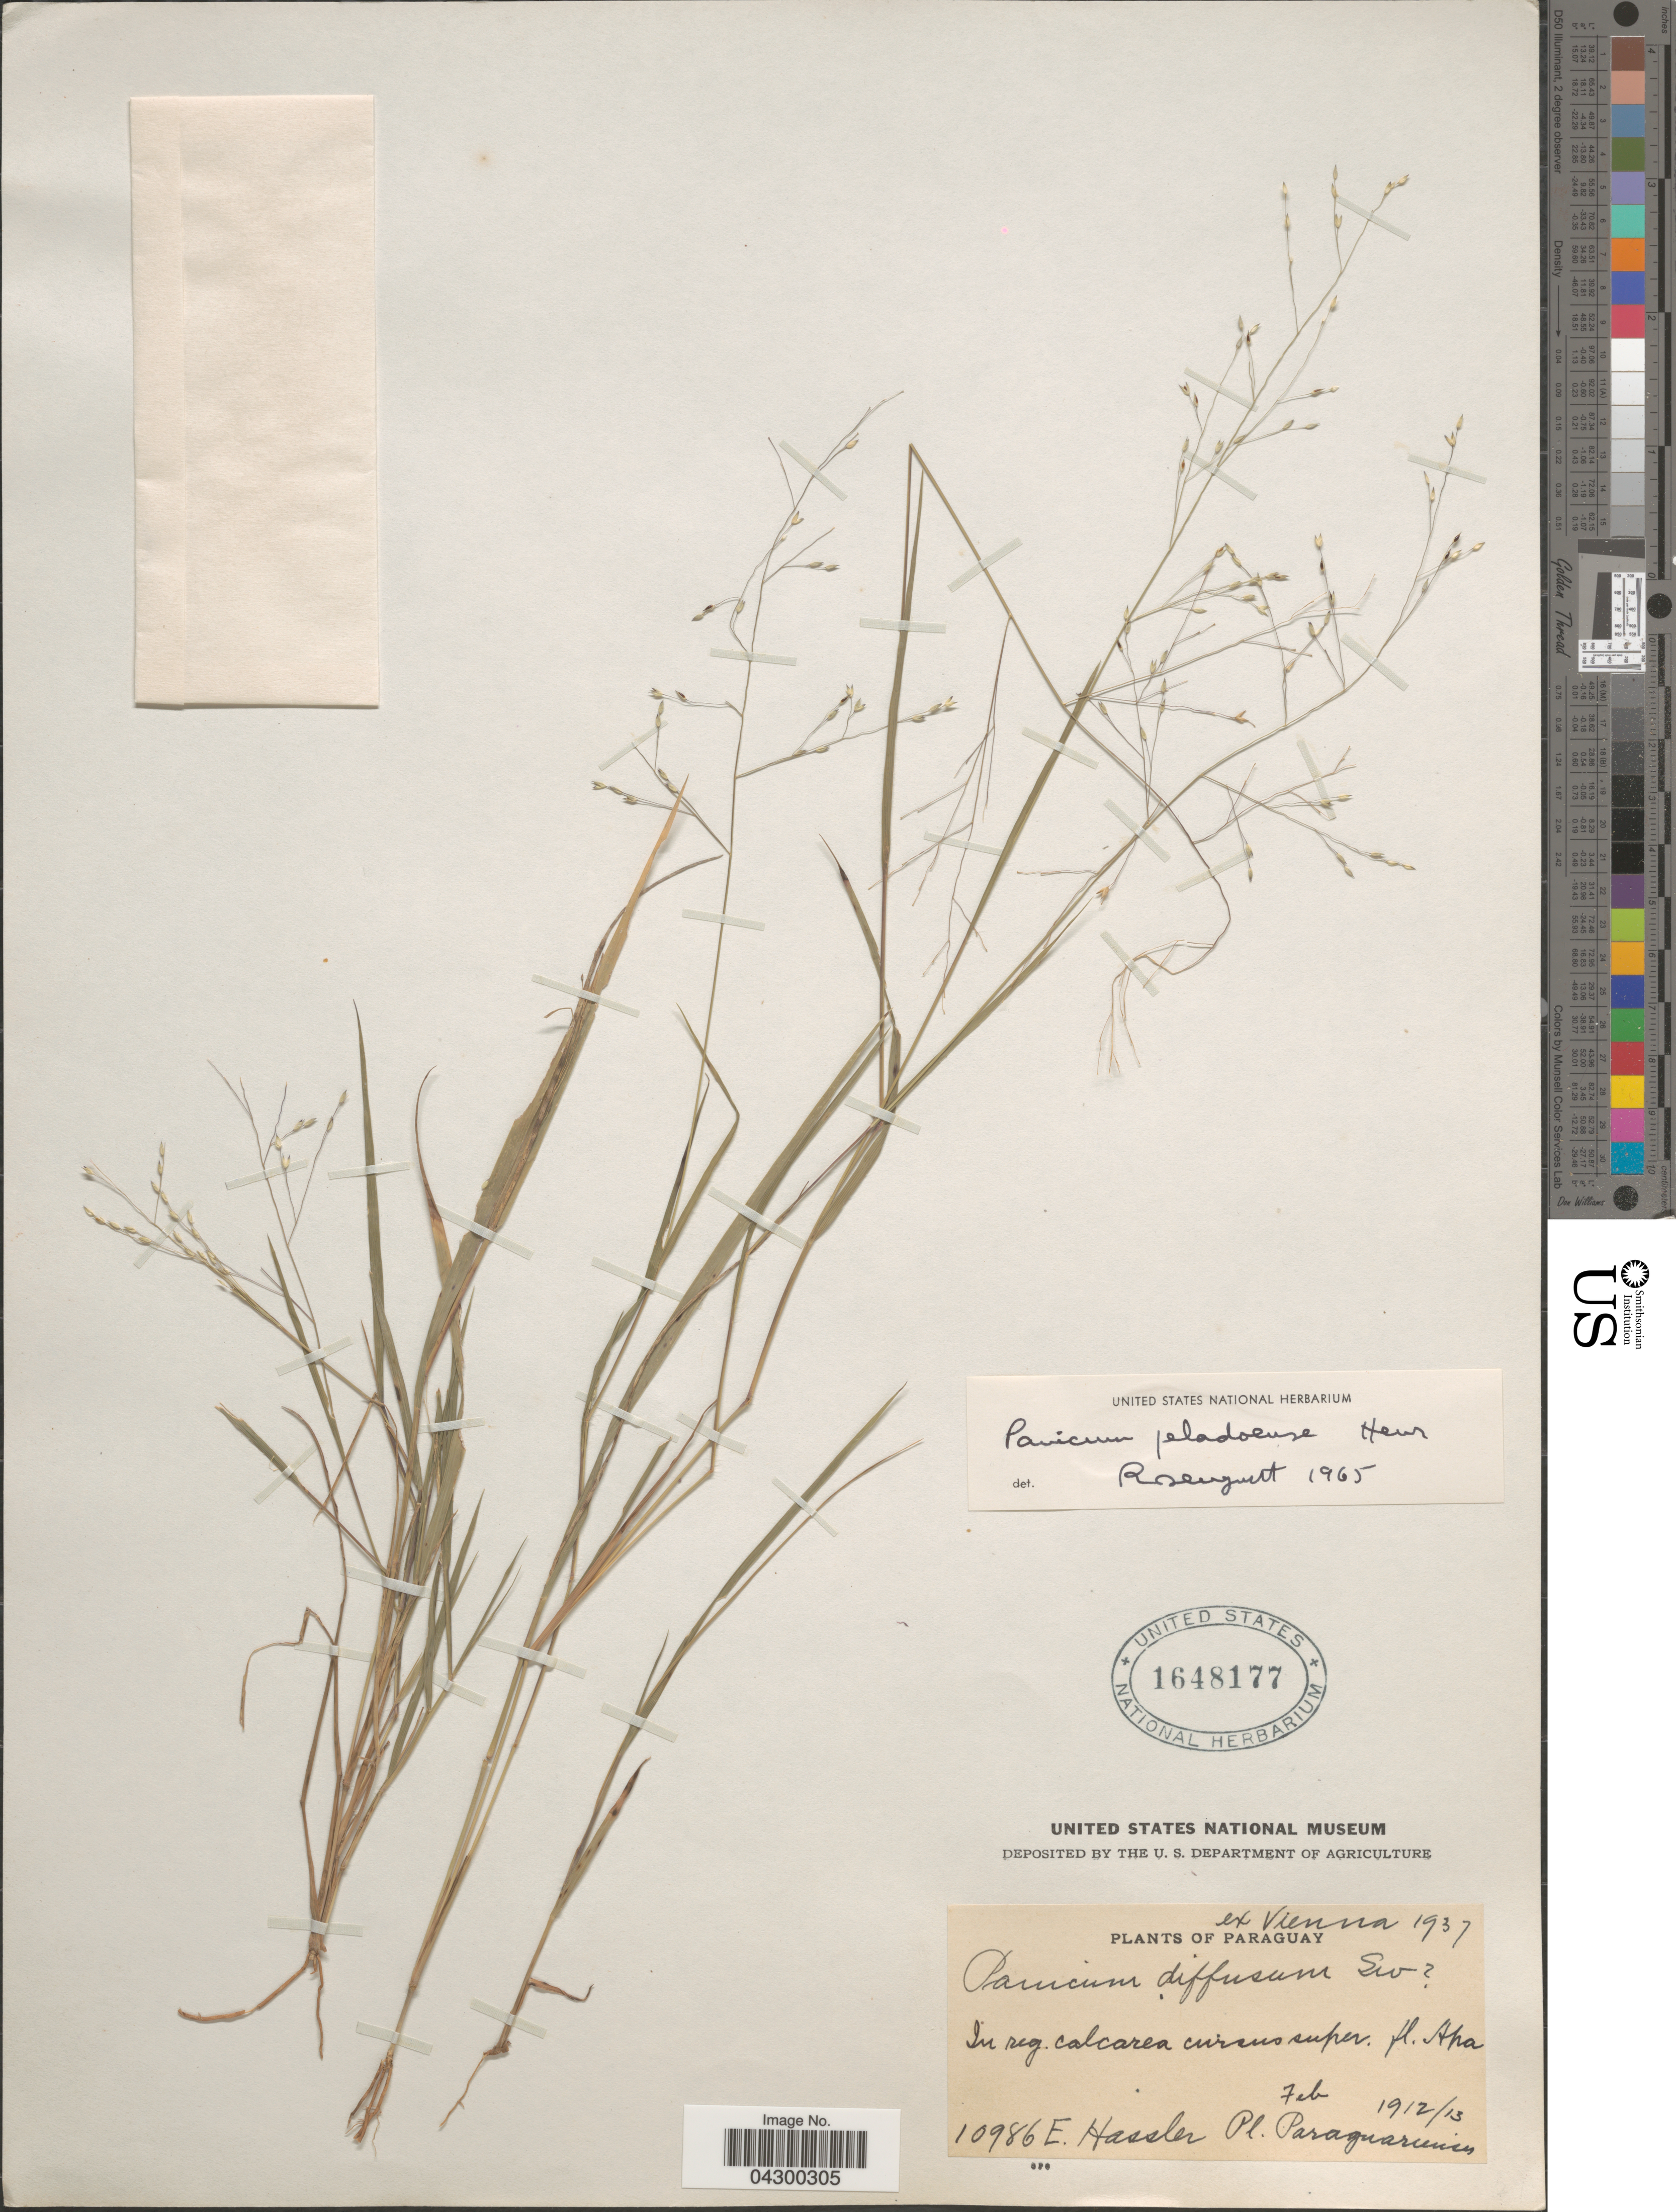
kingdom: Plantae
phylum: Tracheophyta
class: Liliopsida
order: Poales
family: Poaceae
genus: Panicum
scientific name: Panicum peladoense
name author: Henr.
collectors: E. Hassler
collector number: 10986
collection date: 1912-02/1913-02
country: Paraguay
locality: In reg. calcarea cursus super. [unsure placement]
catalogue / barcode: US 1648177